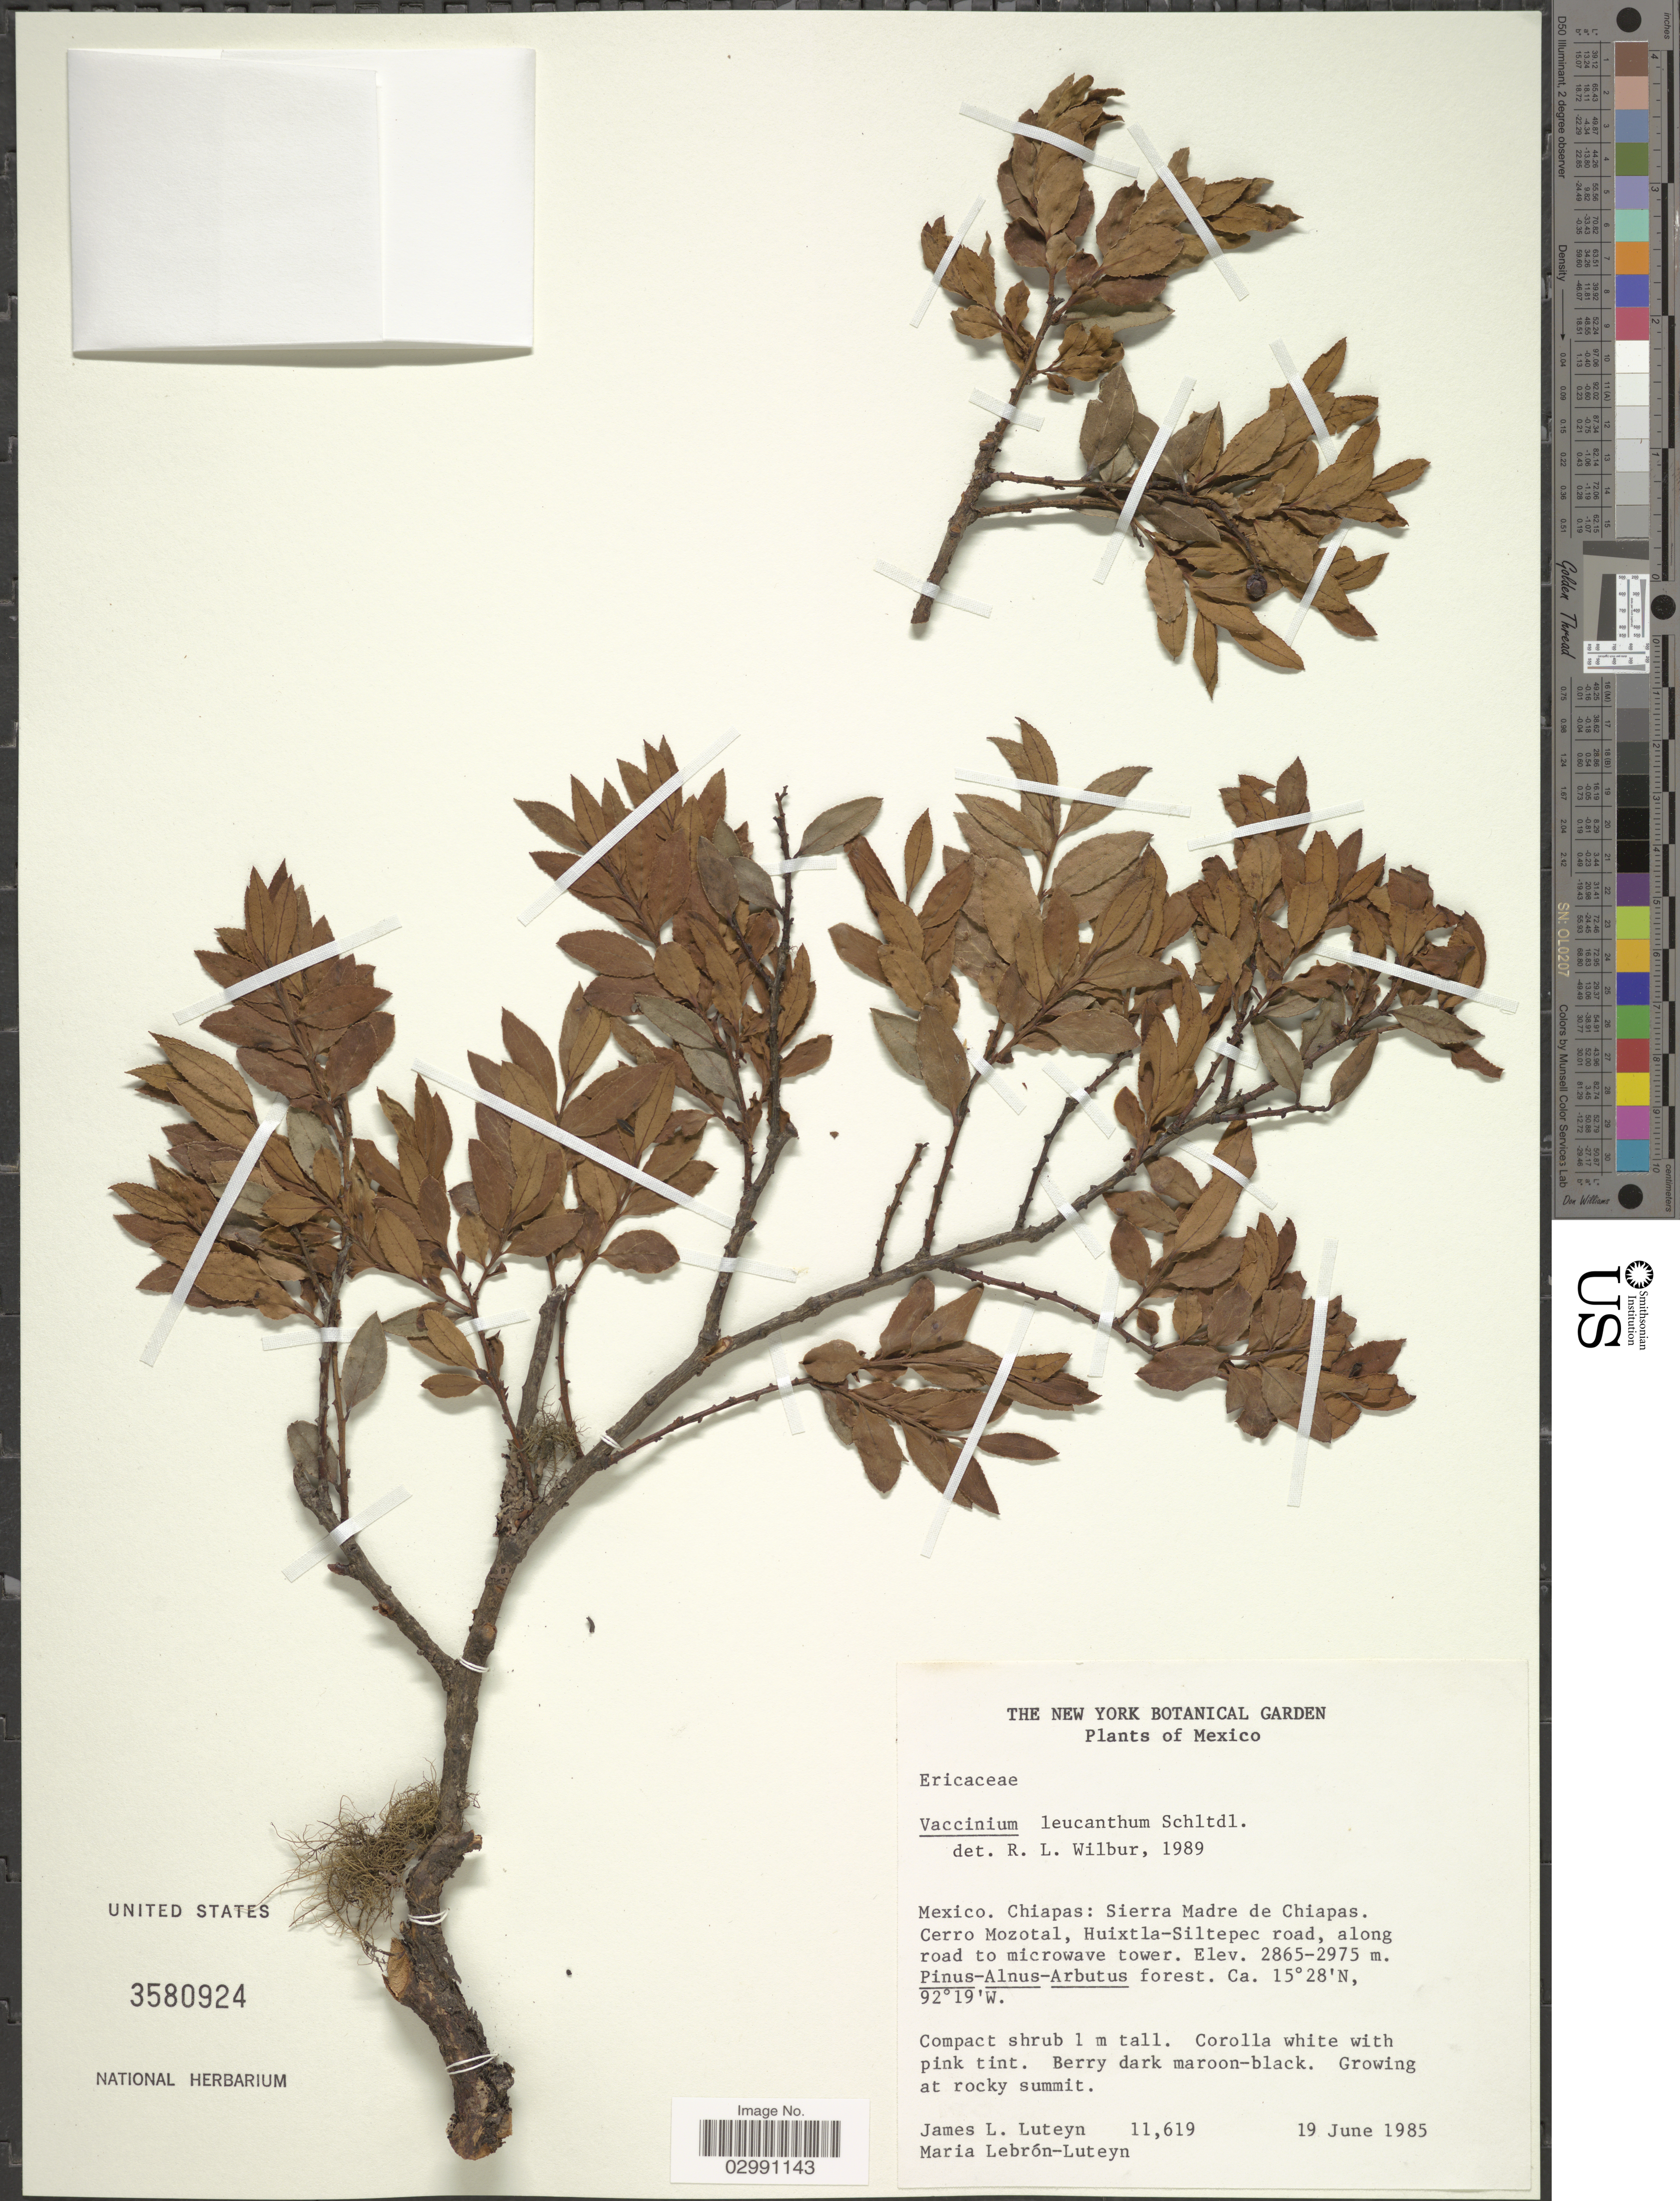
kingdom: Plantae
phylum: Tracheophyta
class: Magnoliopsida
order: Ericales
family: Ericaceae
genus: Vaccinium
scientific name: Vaccinium leucanthum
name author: Schltdl.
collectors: J. L. Luteyn & M. L. Lebrón-Luteyn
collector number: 11619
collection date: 1985-06-19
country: Mexico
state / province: Chiapas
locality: Sierra Madre de Chiapas. Cerro Mozotal, Huixtla-Siltepec road, along road to microwave tower.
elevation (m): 2865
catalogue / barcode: US 3580924